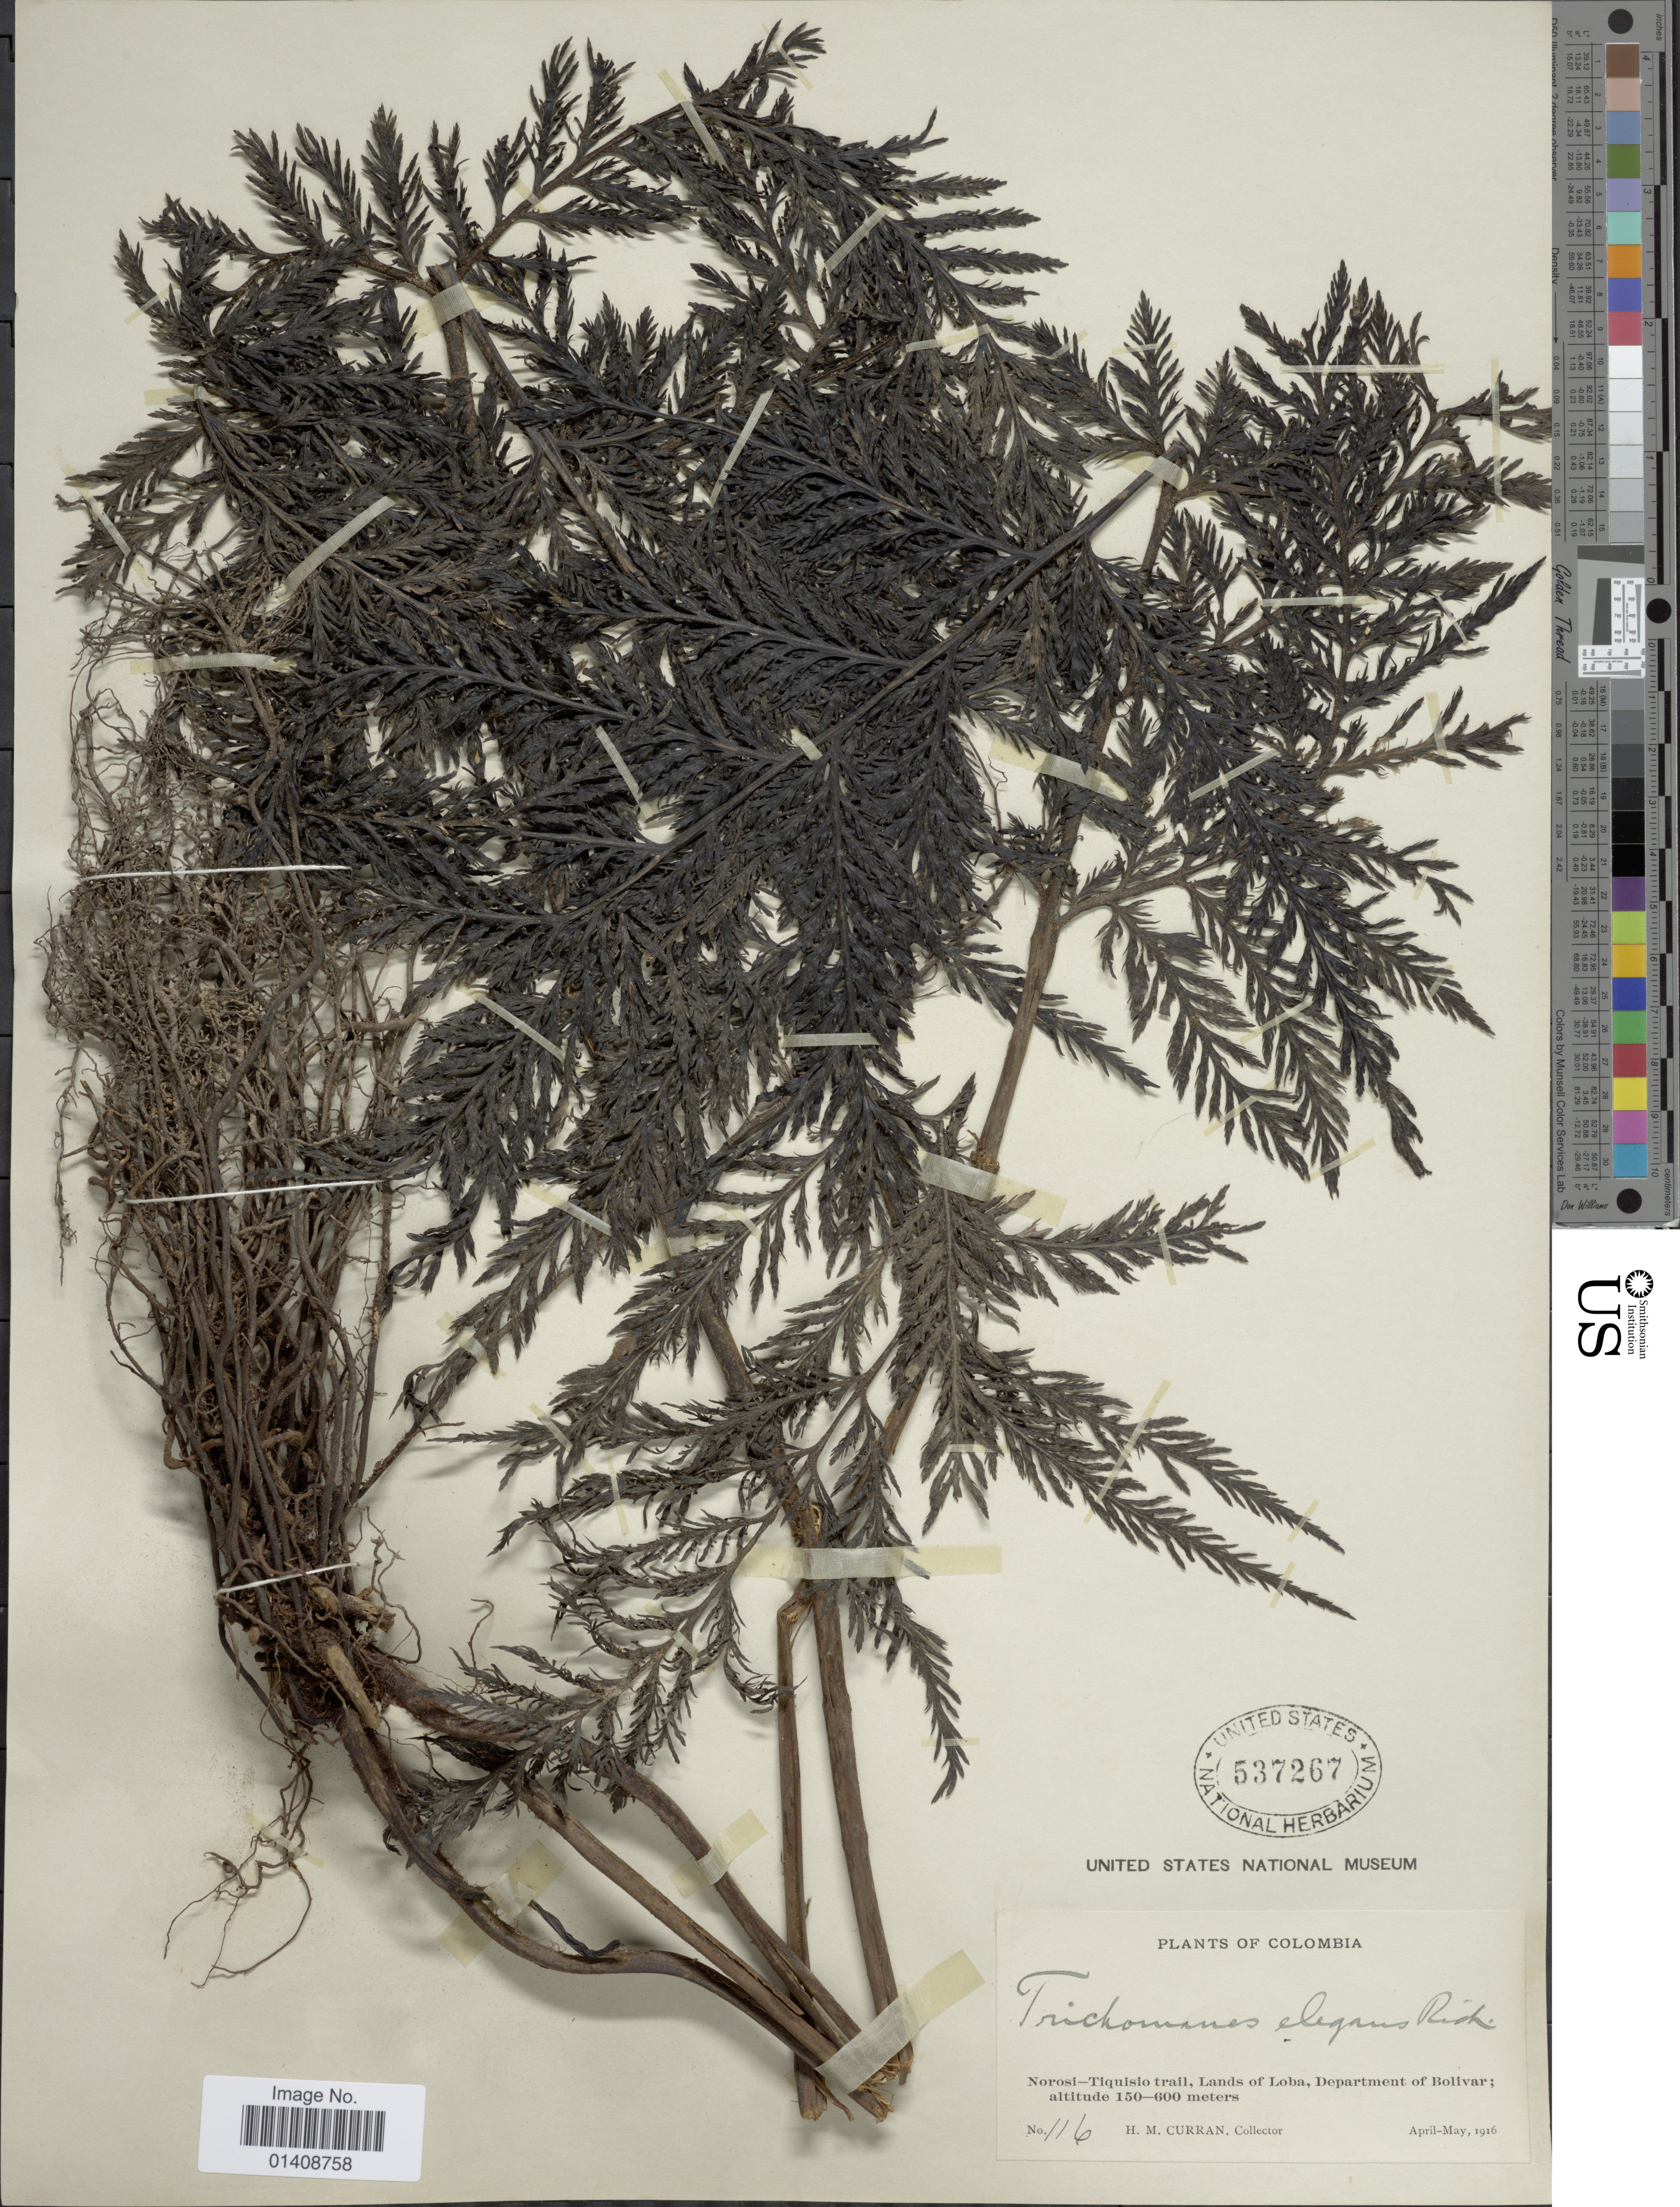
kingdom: Plantae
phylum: Tracheophyta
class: Polypodiopsida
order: Hymenophyllales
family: Hymenophyllaceae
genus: Trichomanes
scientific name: Trichomanes elegans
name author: Rich.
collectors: H. M. Curran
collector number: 116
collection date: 1916-04/1916-05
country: Colombia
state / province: Bolívar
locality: Norosi-Tiquisio trail, Lands of Loba, Department of Bolivar.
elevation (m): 150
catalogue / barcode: US 537267